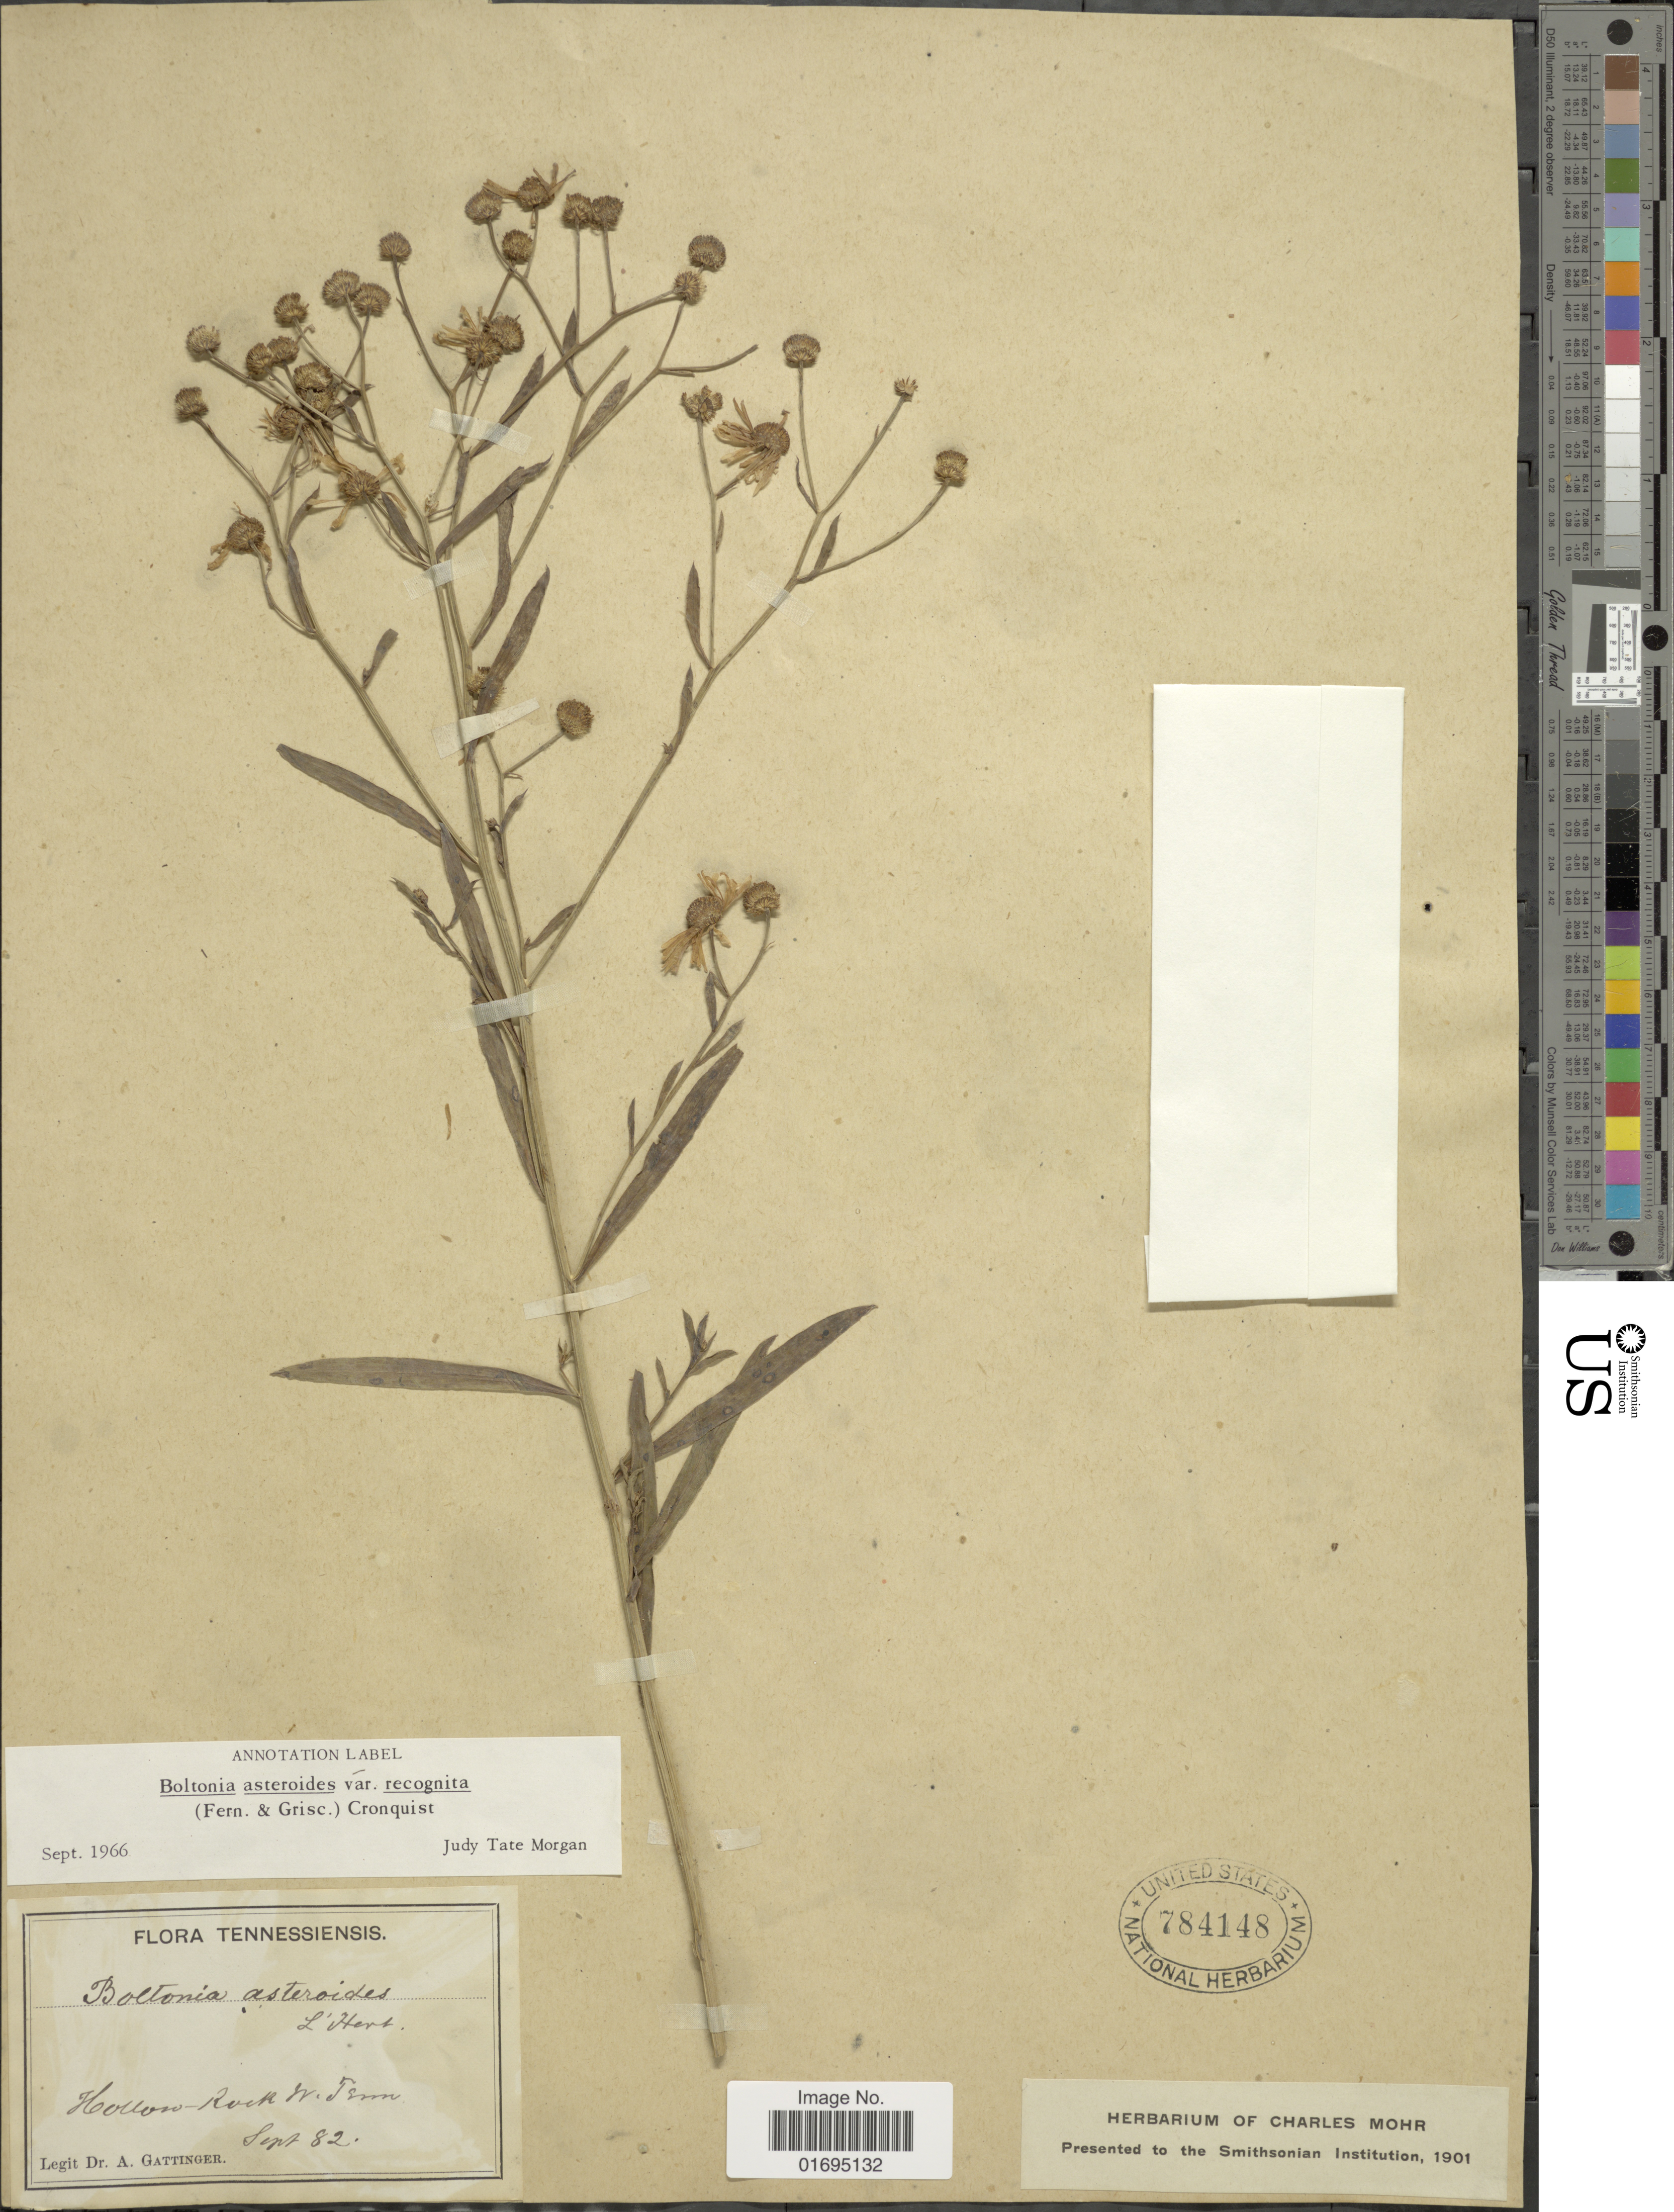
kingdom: Plantae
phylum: Tracheophyta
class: Magnoliopsida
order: Asterales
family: Asteraceae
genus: Boltonia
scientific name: Boltonia asteroides var. recognita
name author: (Fernald & Griscom) Cronq.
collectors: A. Gattinger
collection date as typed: Transcribed d/m/y: /9/82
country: United States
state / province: Tennessee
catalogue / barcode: US 784148